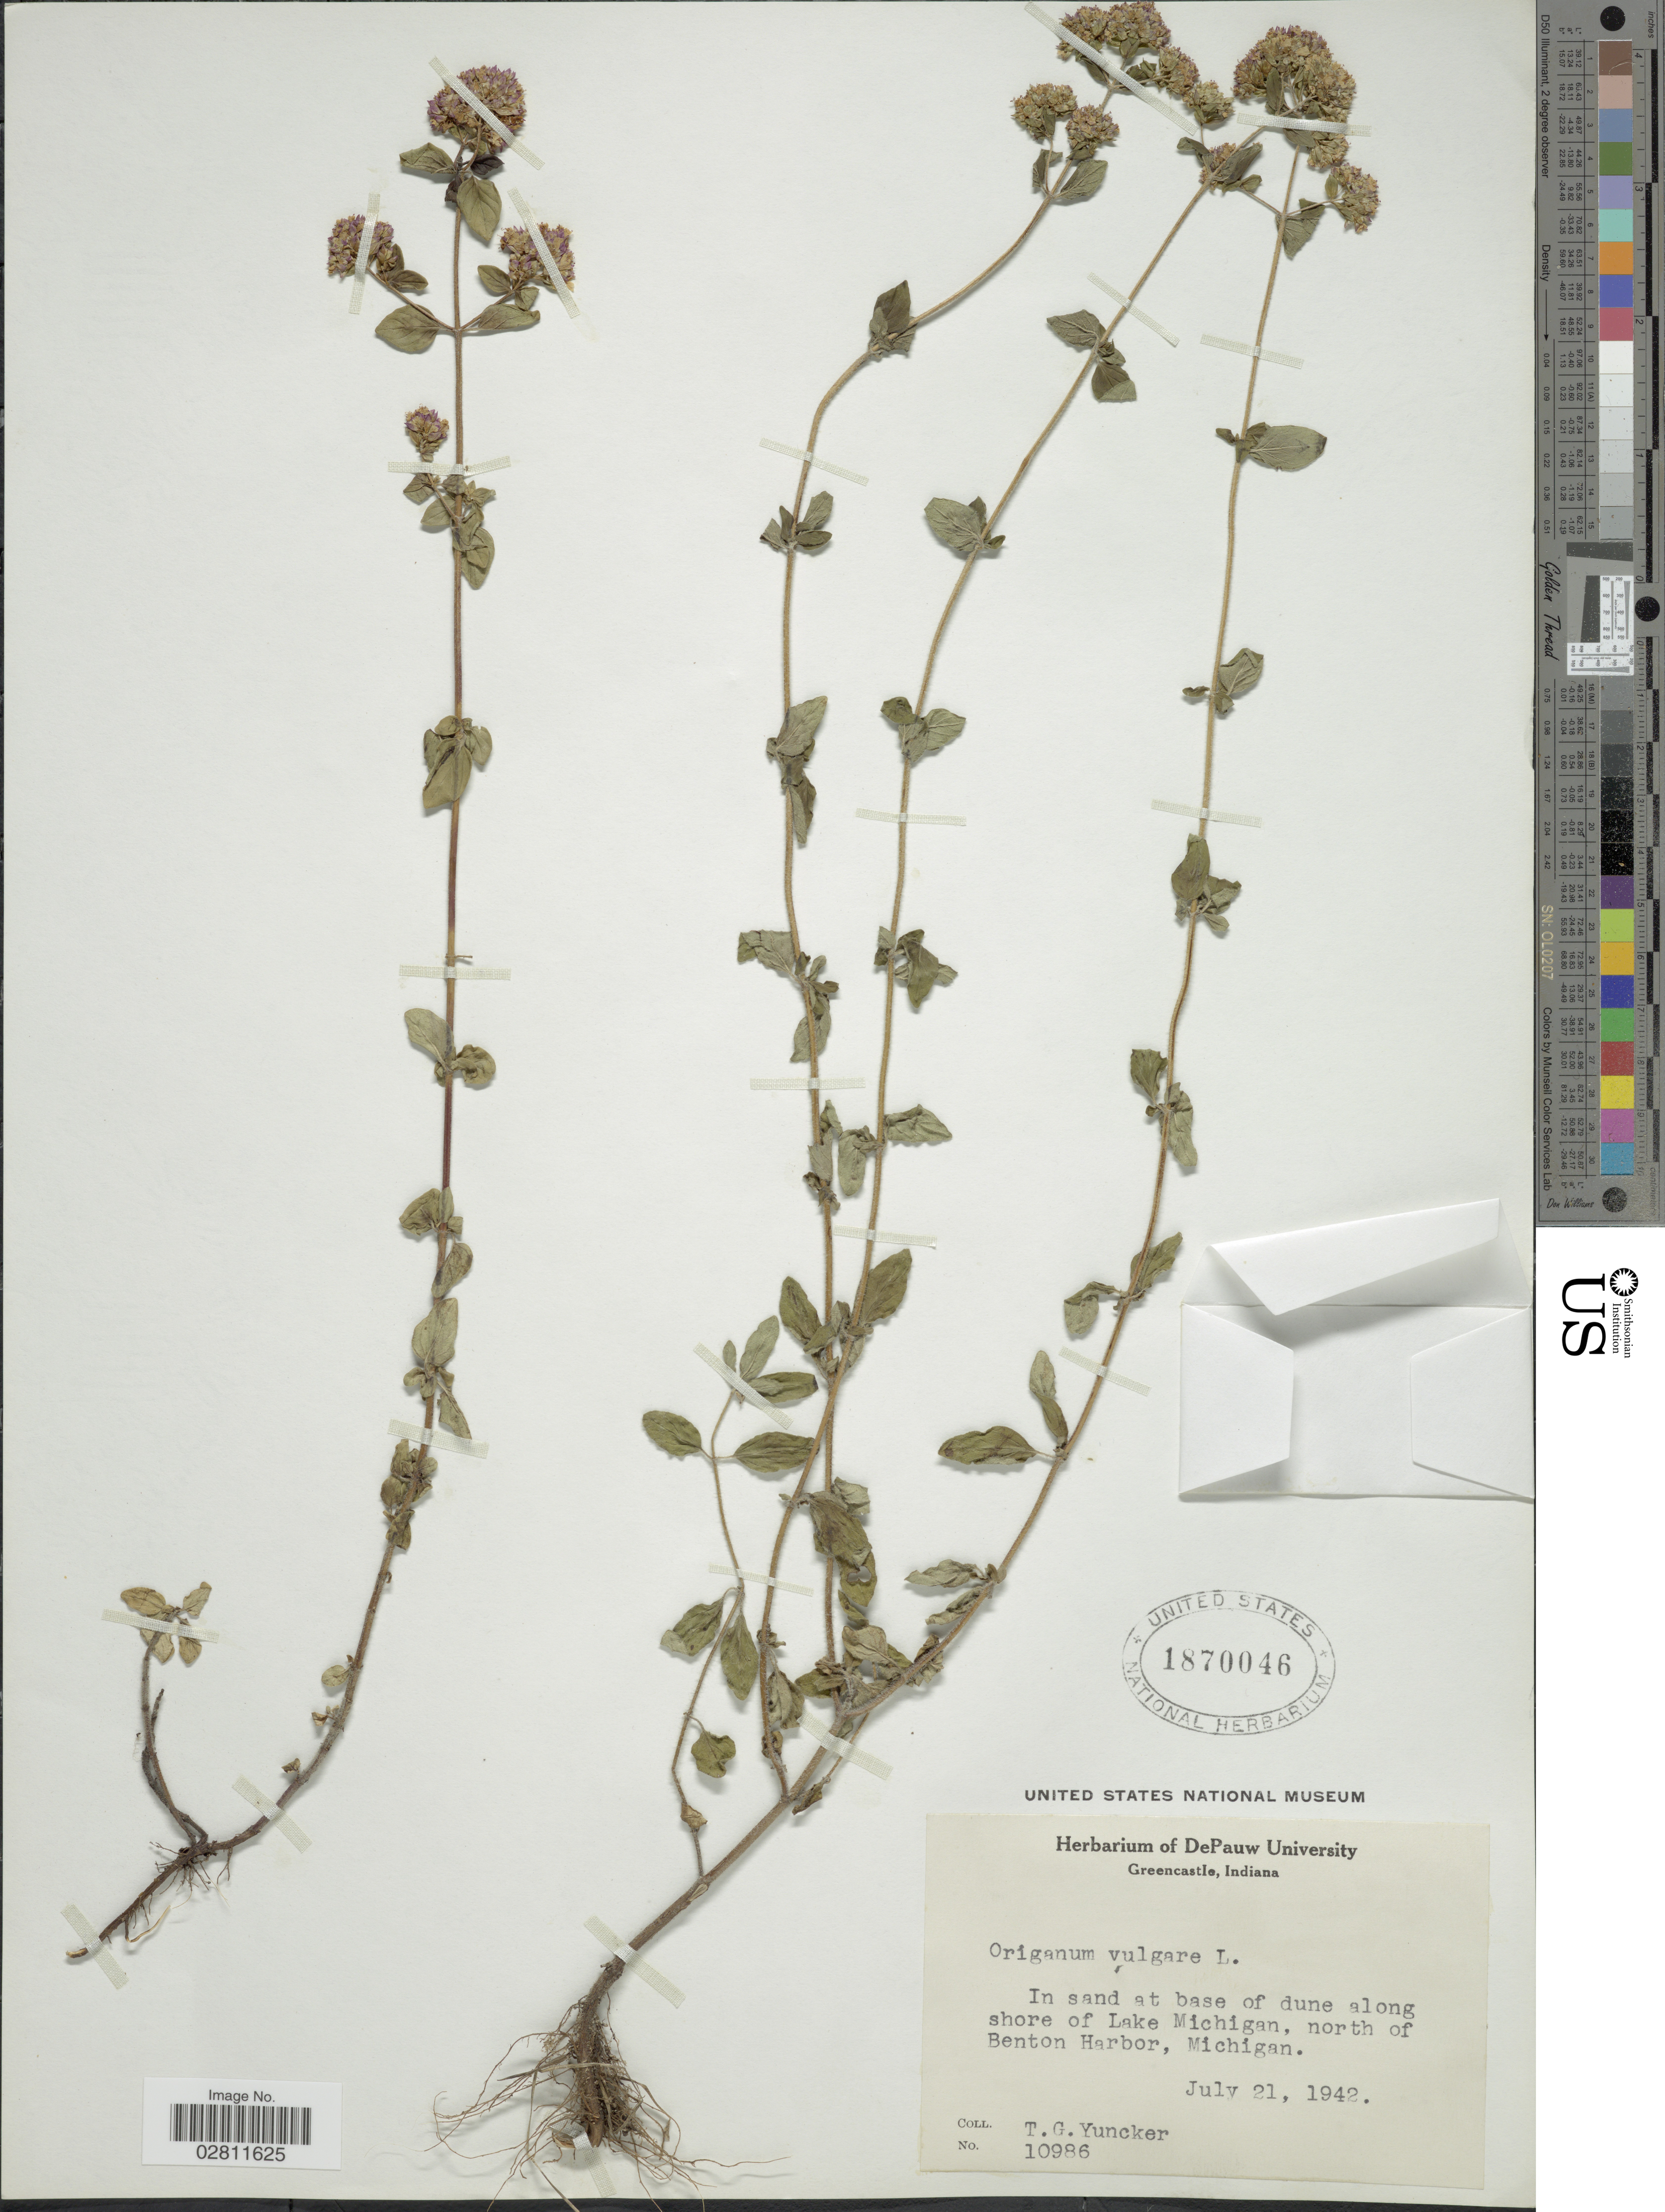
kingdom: Plantae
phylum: Tracheophyta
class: Magnoliopsida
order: Lamiales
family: Lamiaceae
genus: Origanum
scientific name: Origanum vulgare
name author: L.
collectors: T. G. Yuncker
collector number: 10986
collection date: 1942-07-21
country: United States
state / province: Michigan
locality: In sand at base of dune along shore of Lake Michigan, north of Benton Harbor.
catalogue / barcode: US 1870046